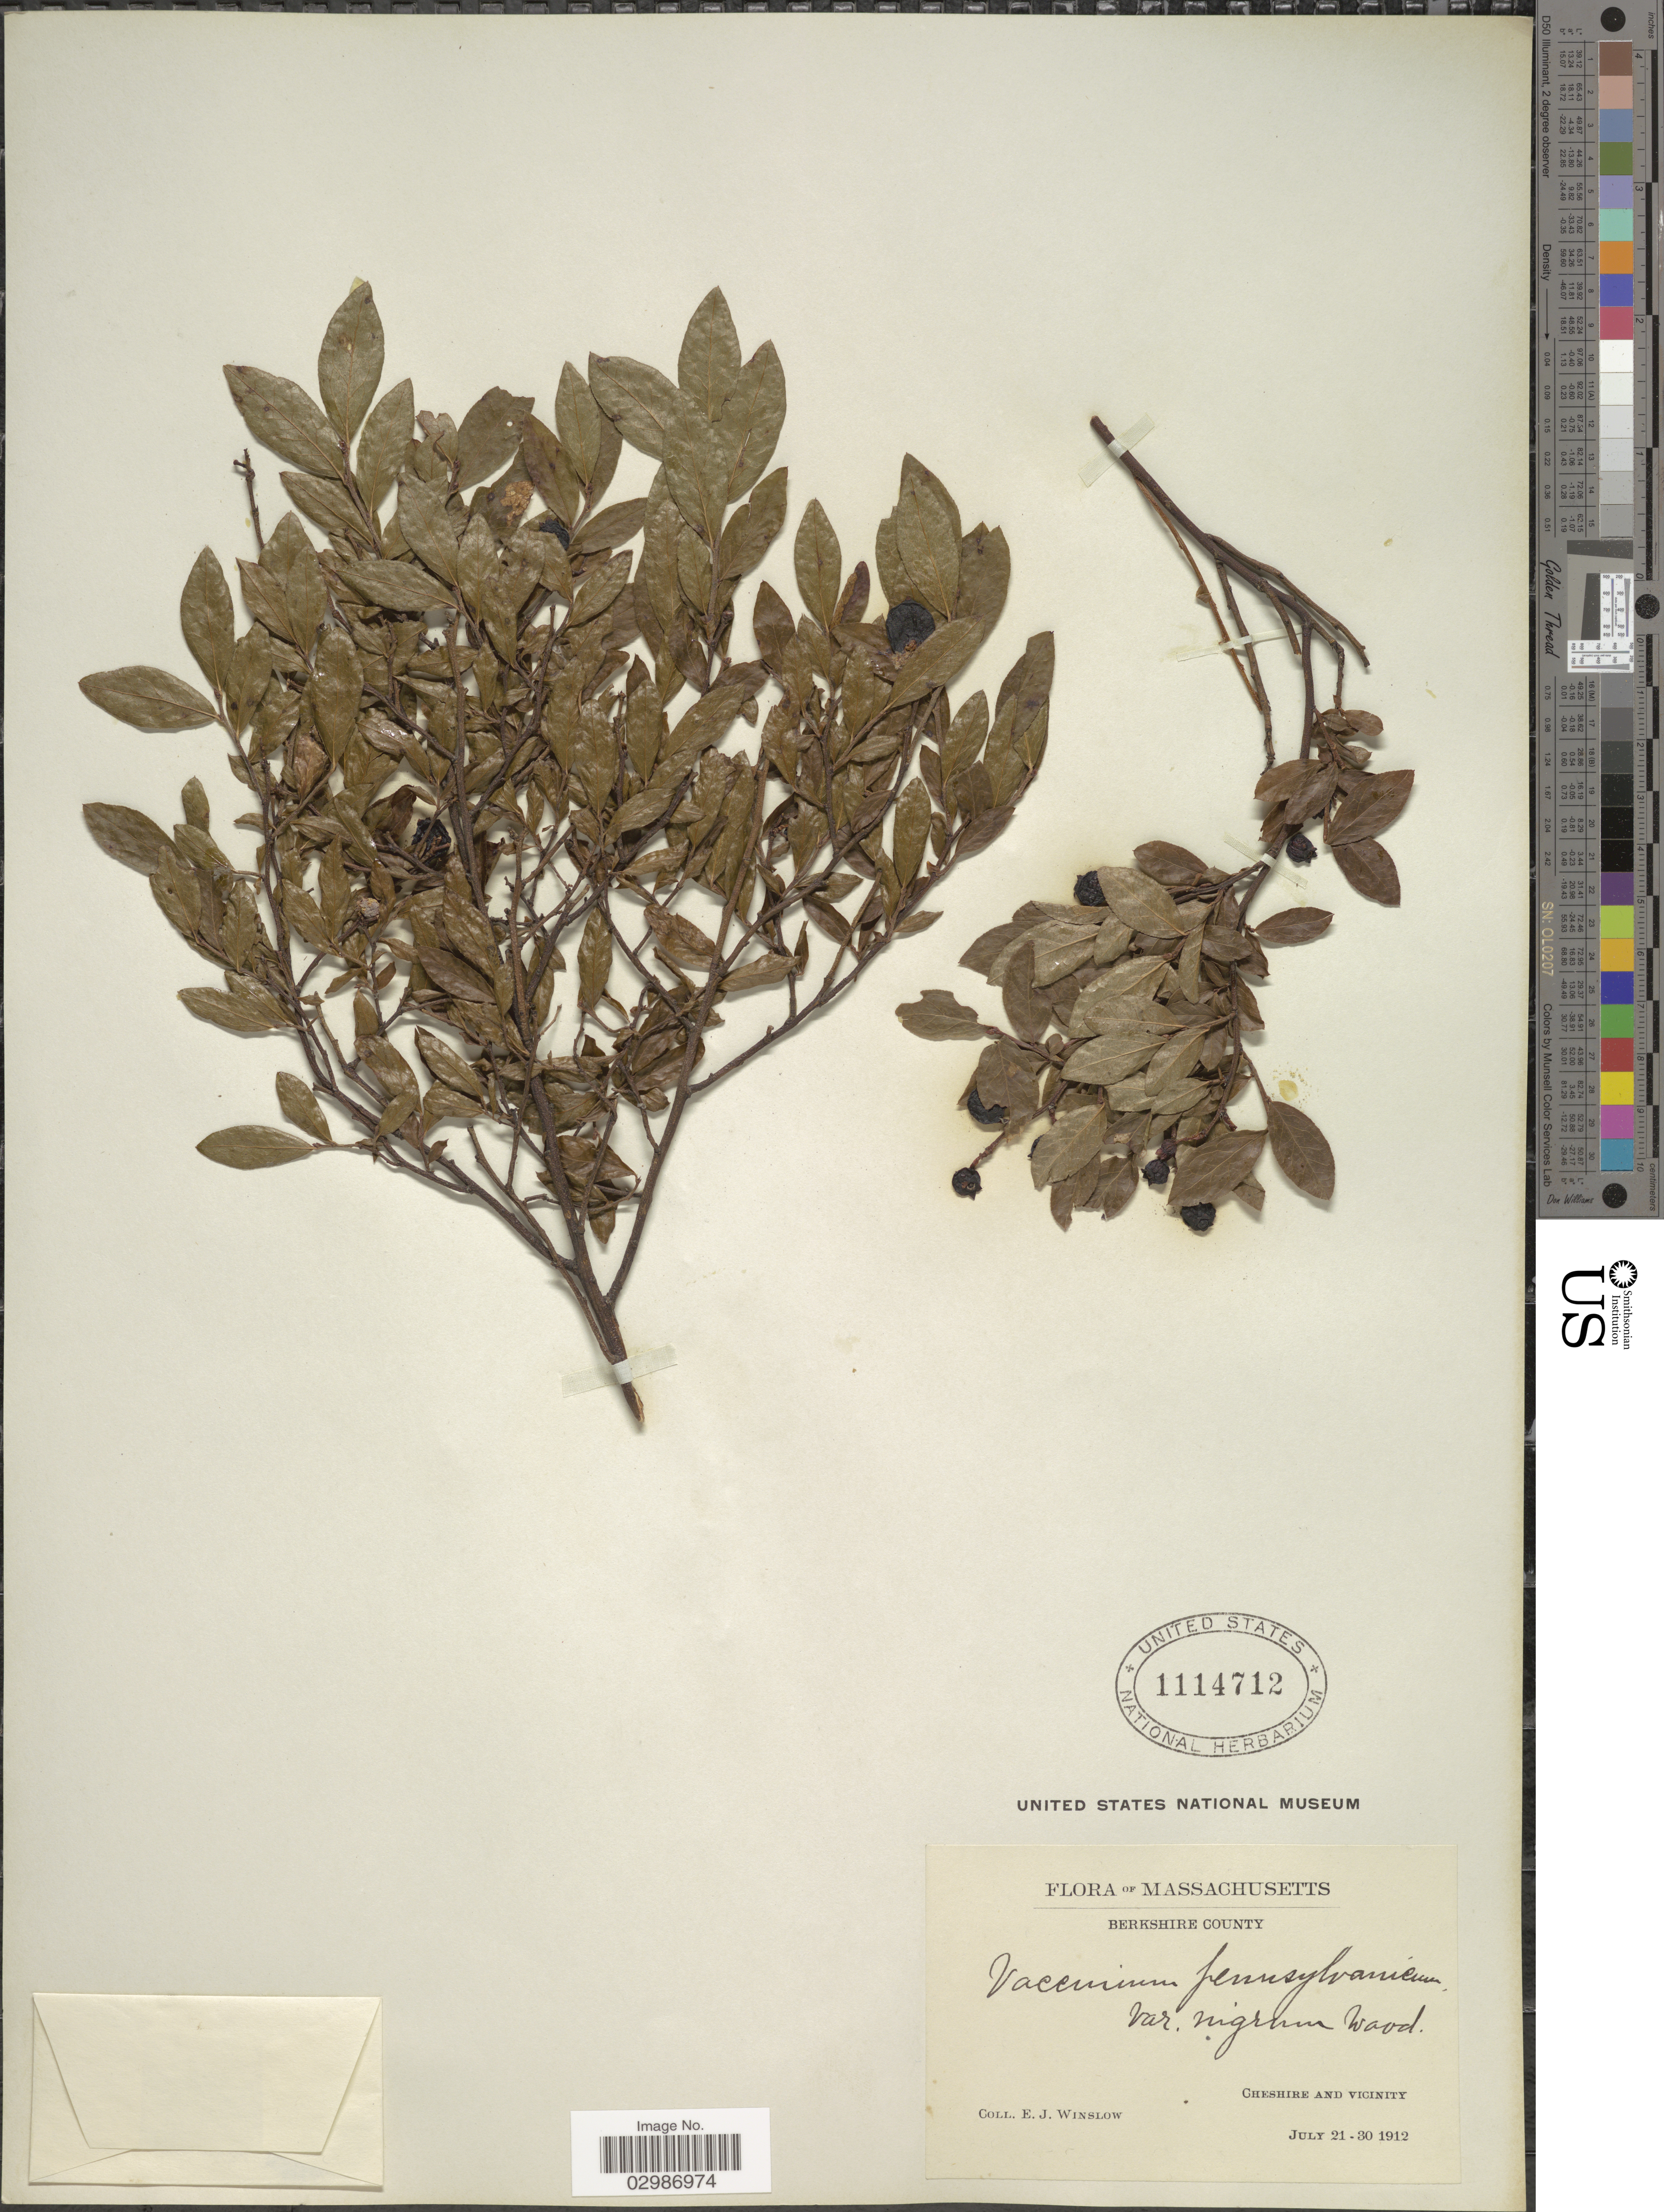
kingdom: Plantae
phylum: Tracheophyta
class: Magnoliopsida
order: Ericales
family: Ericaceae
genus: Vaccinium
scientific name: Vaccinium angustifolium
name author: Aiton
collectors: E. Winslow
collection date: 1912-07-21/1912-07-30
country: United States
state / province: Massachusetts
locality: Berkshire County, Cheshire and vicinity.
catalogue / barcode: US 1114712